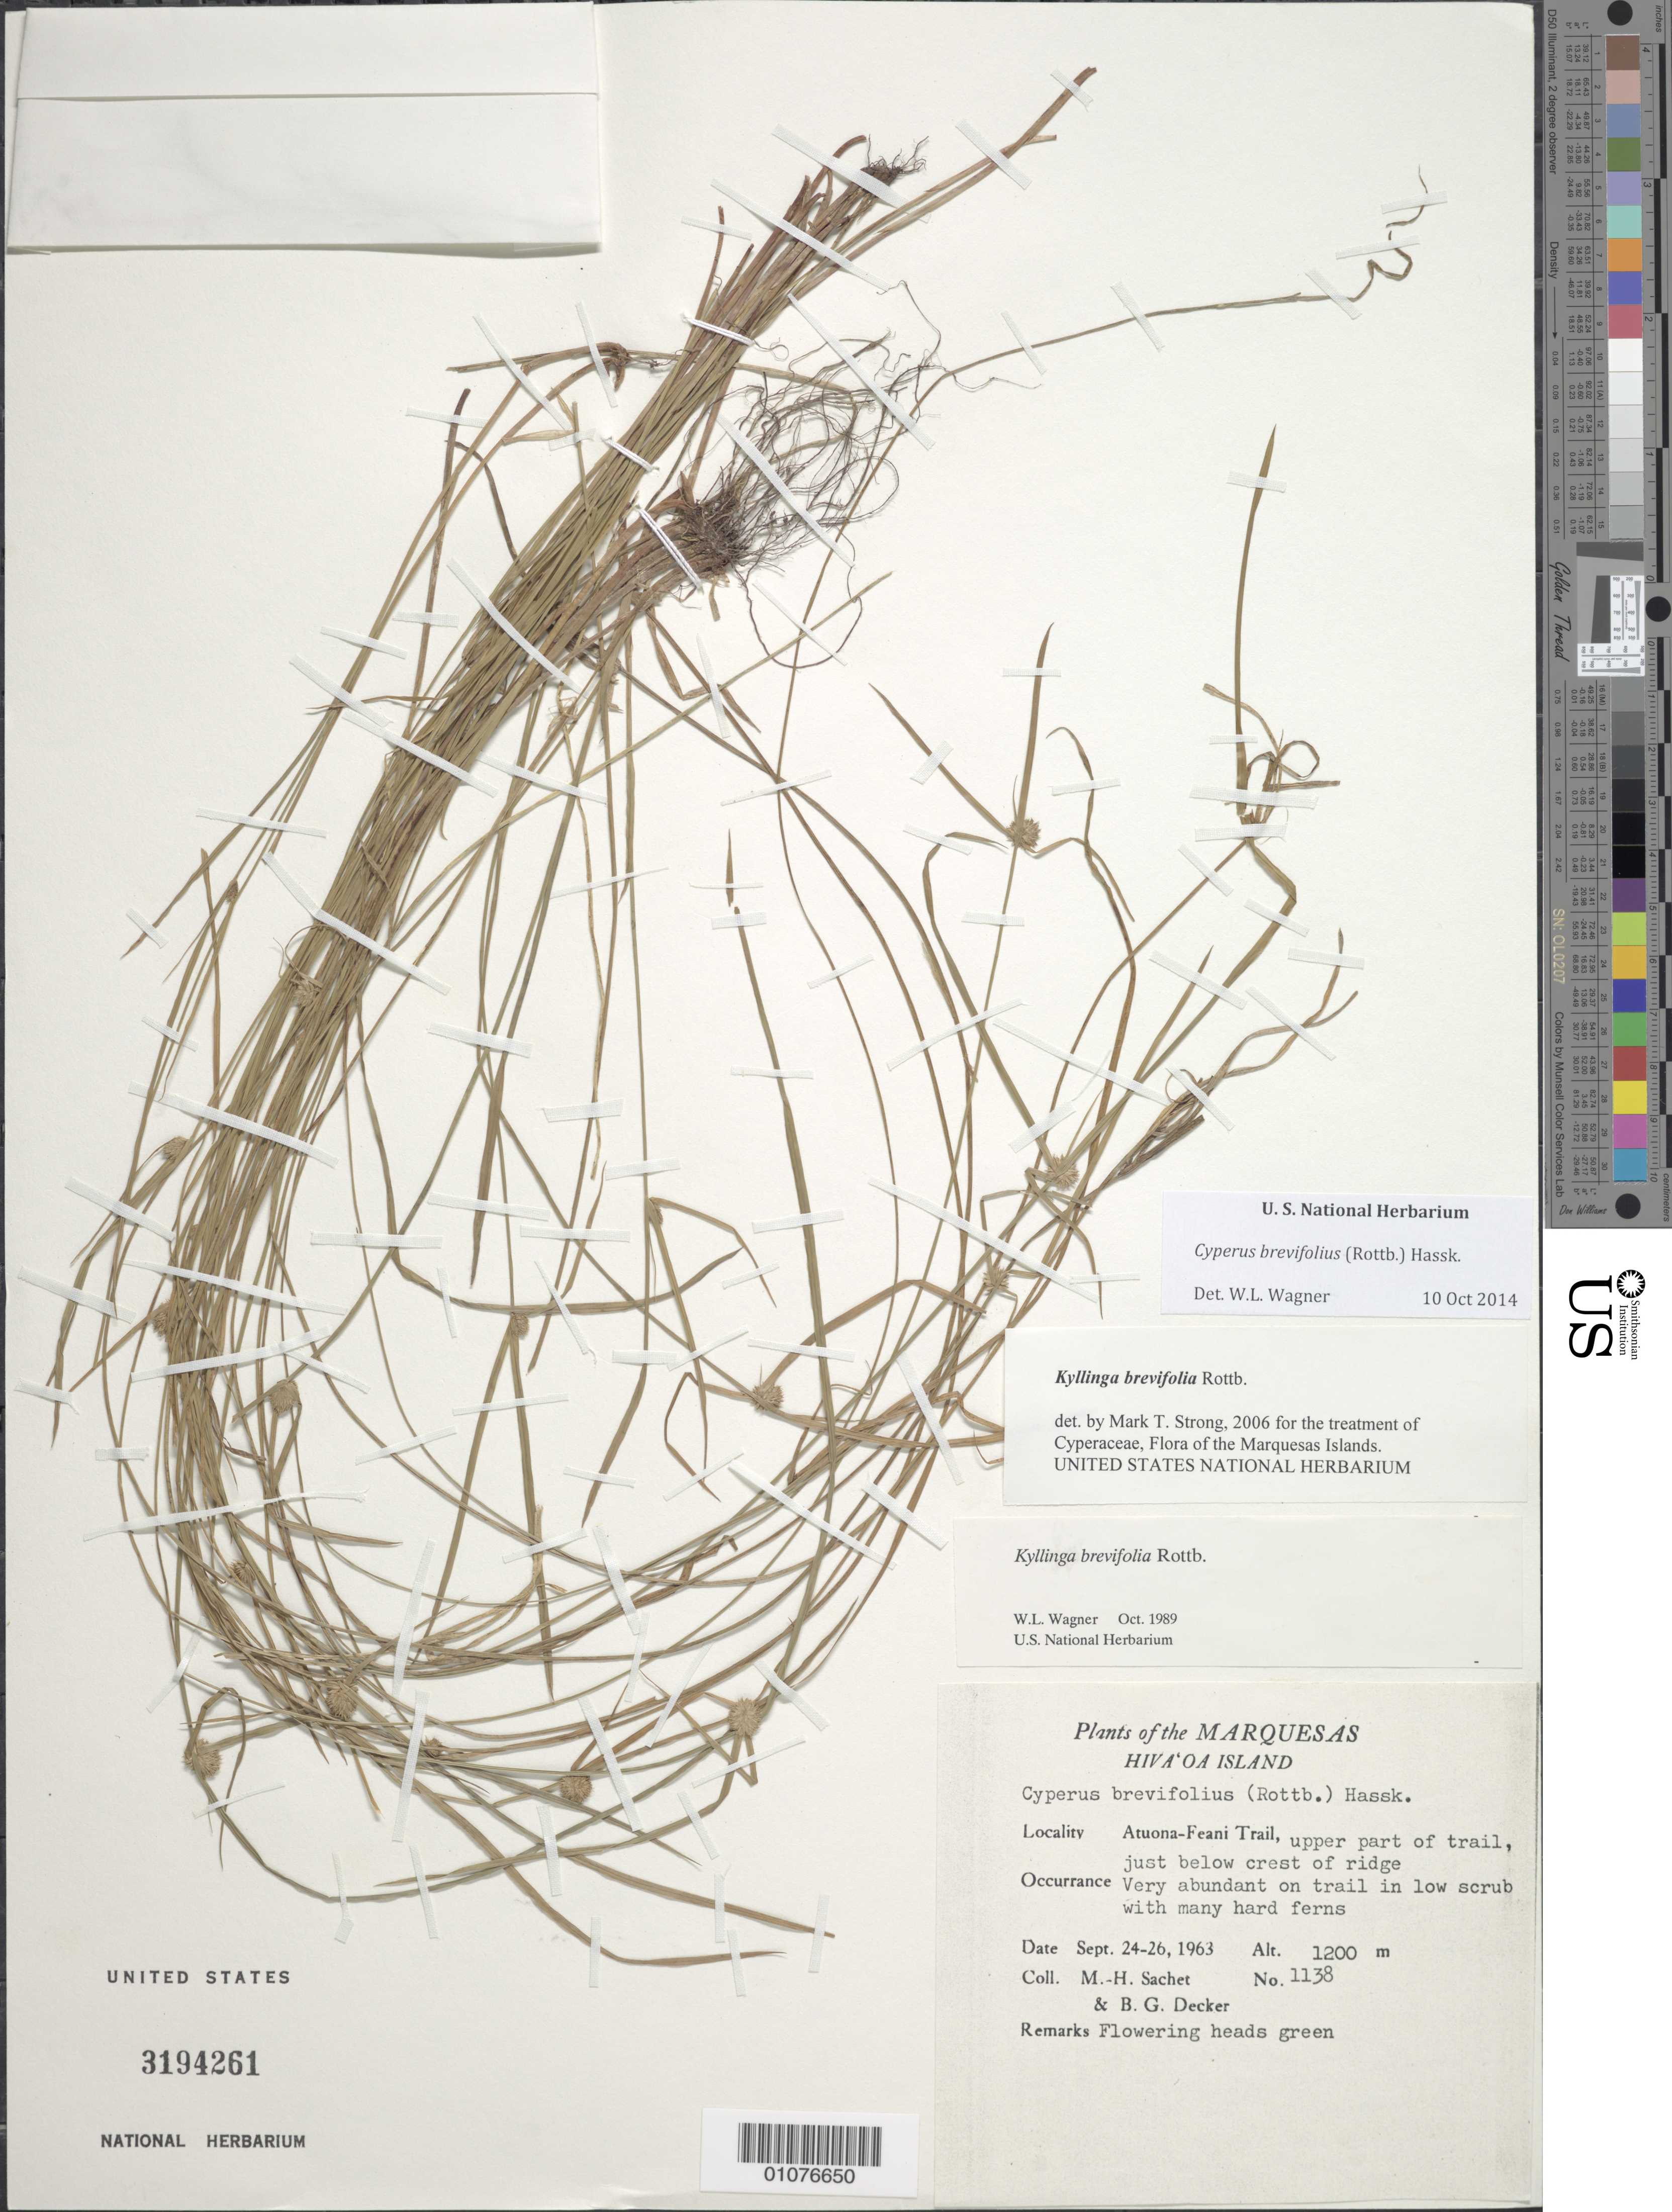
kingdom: Plantae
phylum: Tracheophyta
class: Liliopsida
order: Poales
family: Cyperaceae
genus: Cyperus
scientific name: Cyperus brevifolius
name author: (Rottb.) Hassk.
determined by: Lorence, David H., (PTBG), National Tropical Botanical Garden (UNITED STATES)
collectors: M.-H. Sachet & B. G. Decker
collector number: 1138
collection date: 1963-09-24/1963-09-26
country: French Polynesia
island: Hiva Oa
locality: Atuona-Feani Trail, upper part of trail just below crest of ridge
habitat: Very abundant on trail in low scrub with many hard ferns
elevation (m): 1200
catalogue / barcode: US 3194261